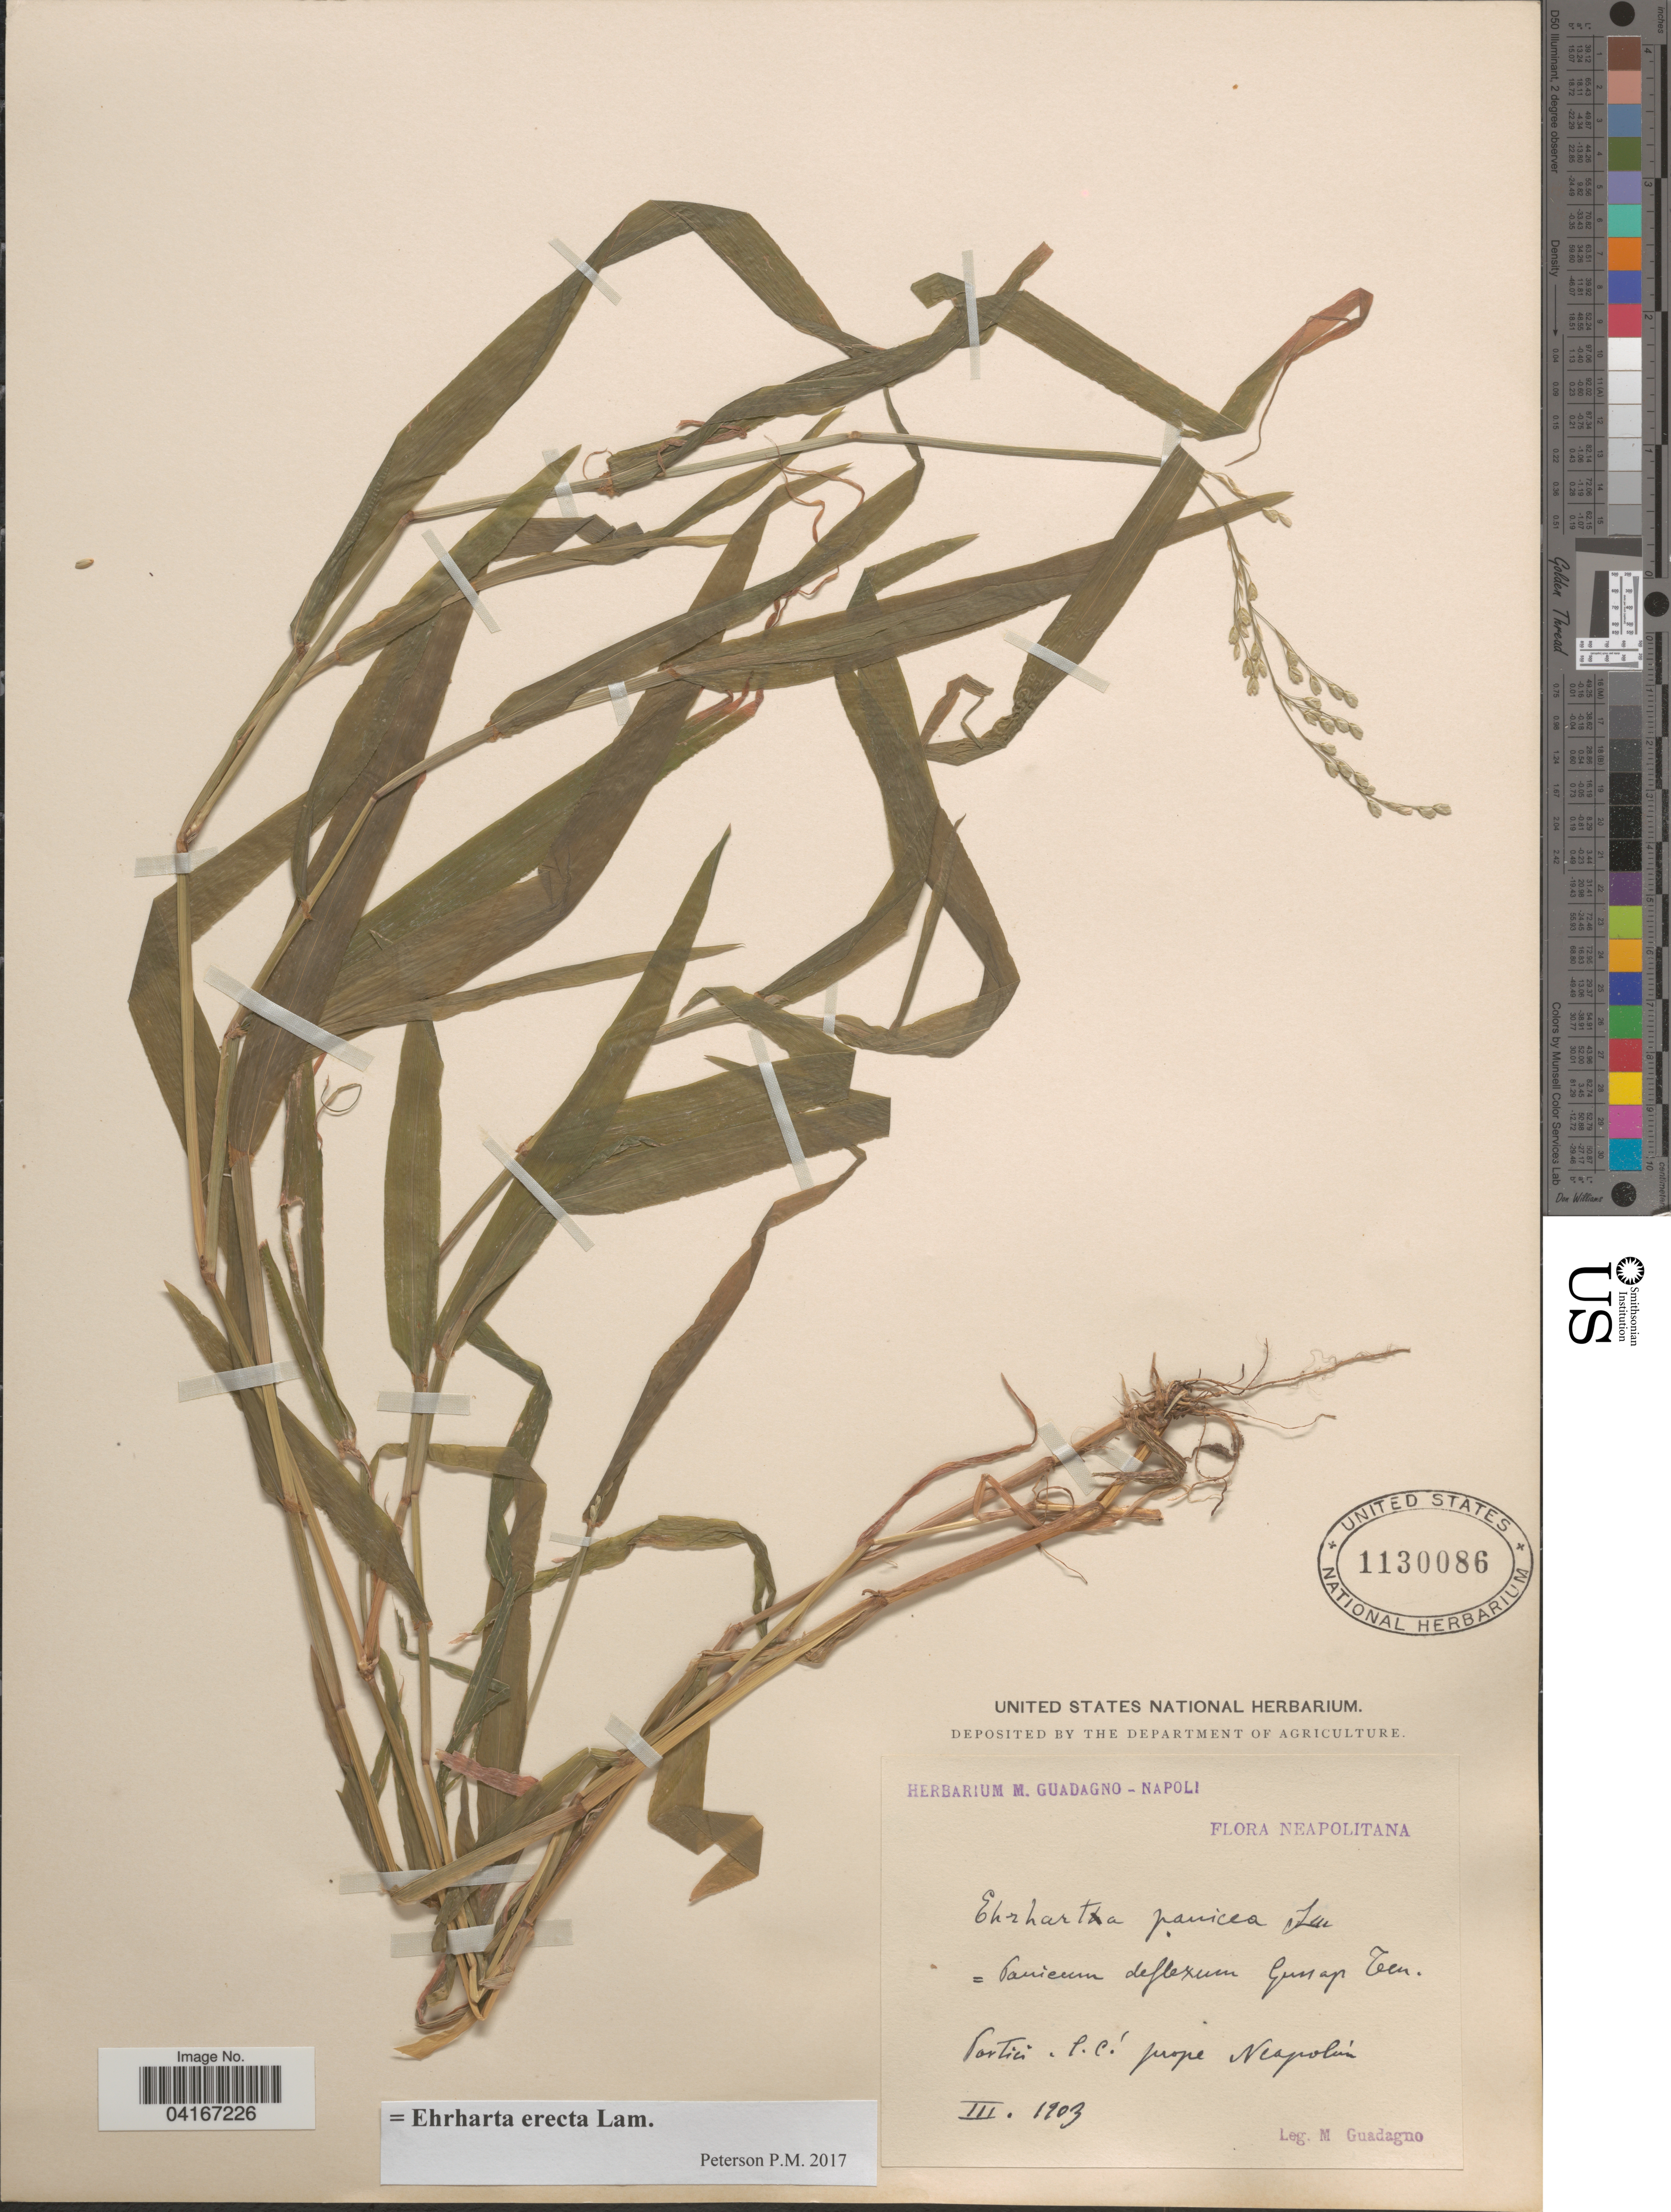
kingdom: Plantae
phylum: Tracheophyta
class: Liliopsida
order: Poales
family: Poaceae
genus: Ehrharta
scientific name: Ehrharta erecta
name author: Lam.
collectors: M. Guadagno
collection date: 1903-03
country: Italy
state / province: Campania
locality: Neapolitana. Portici. S.C.' prope Neapolium.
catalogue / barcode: US 1130086